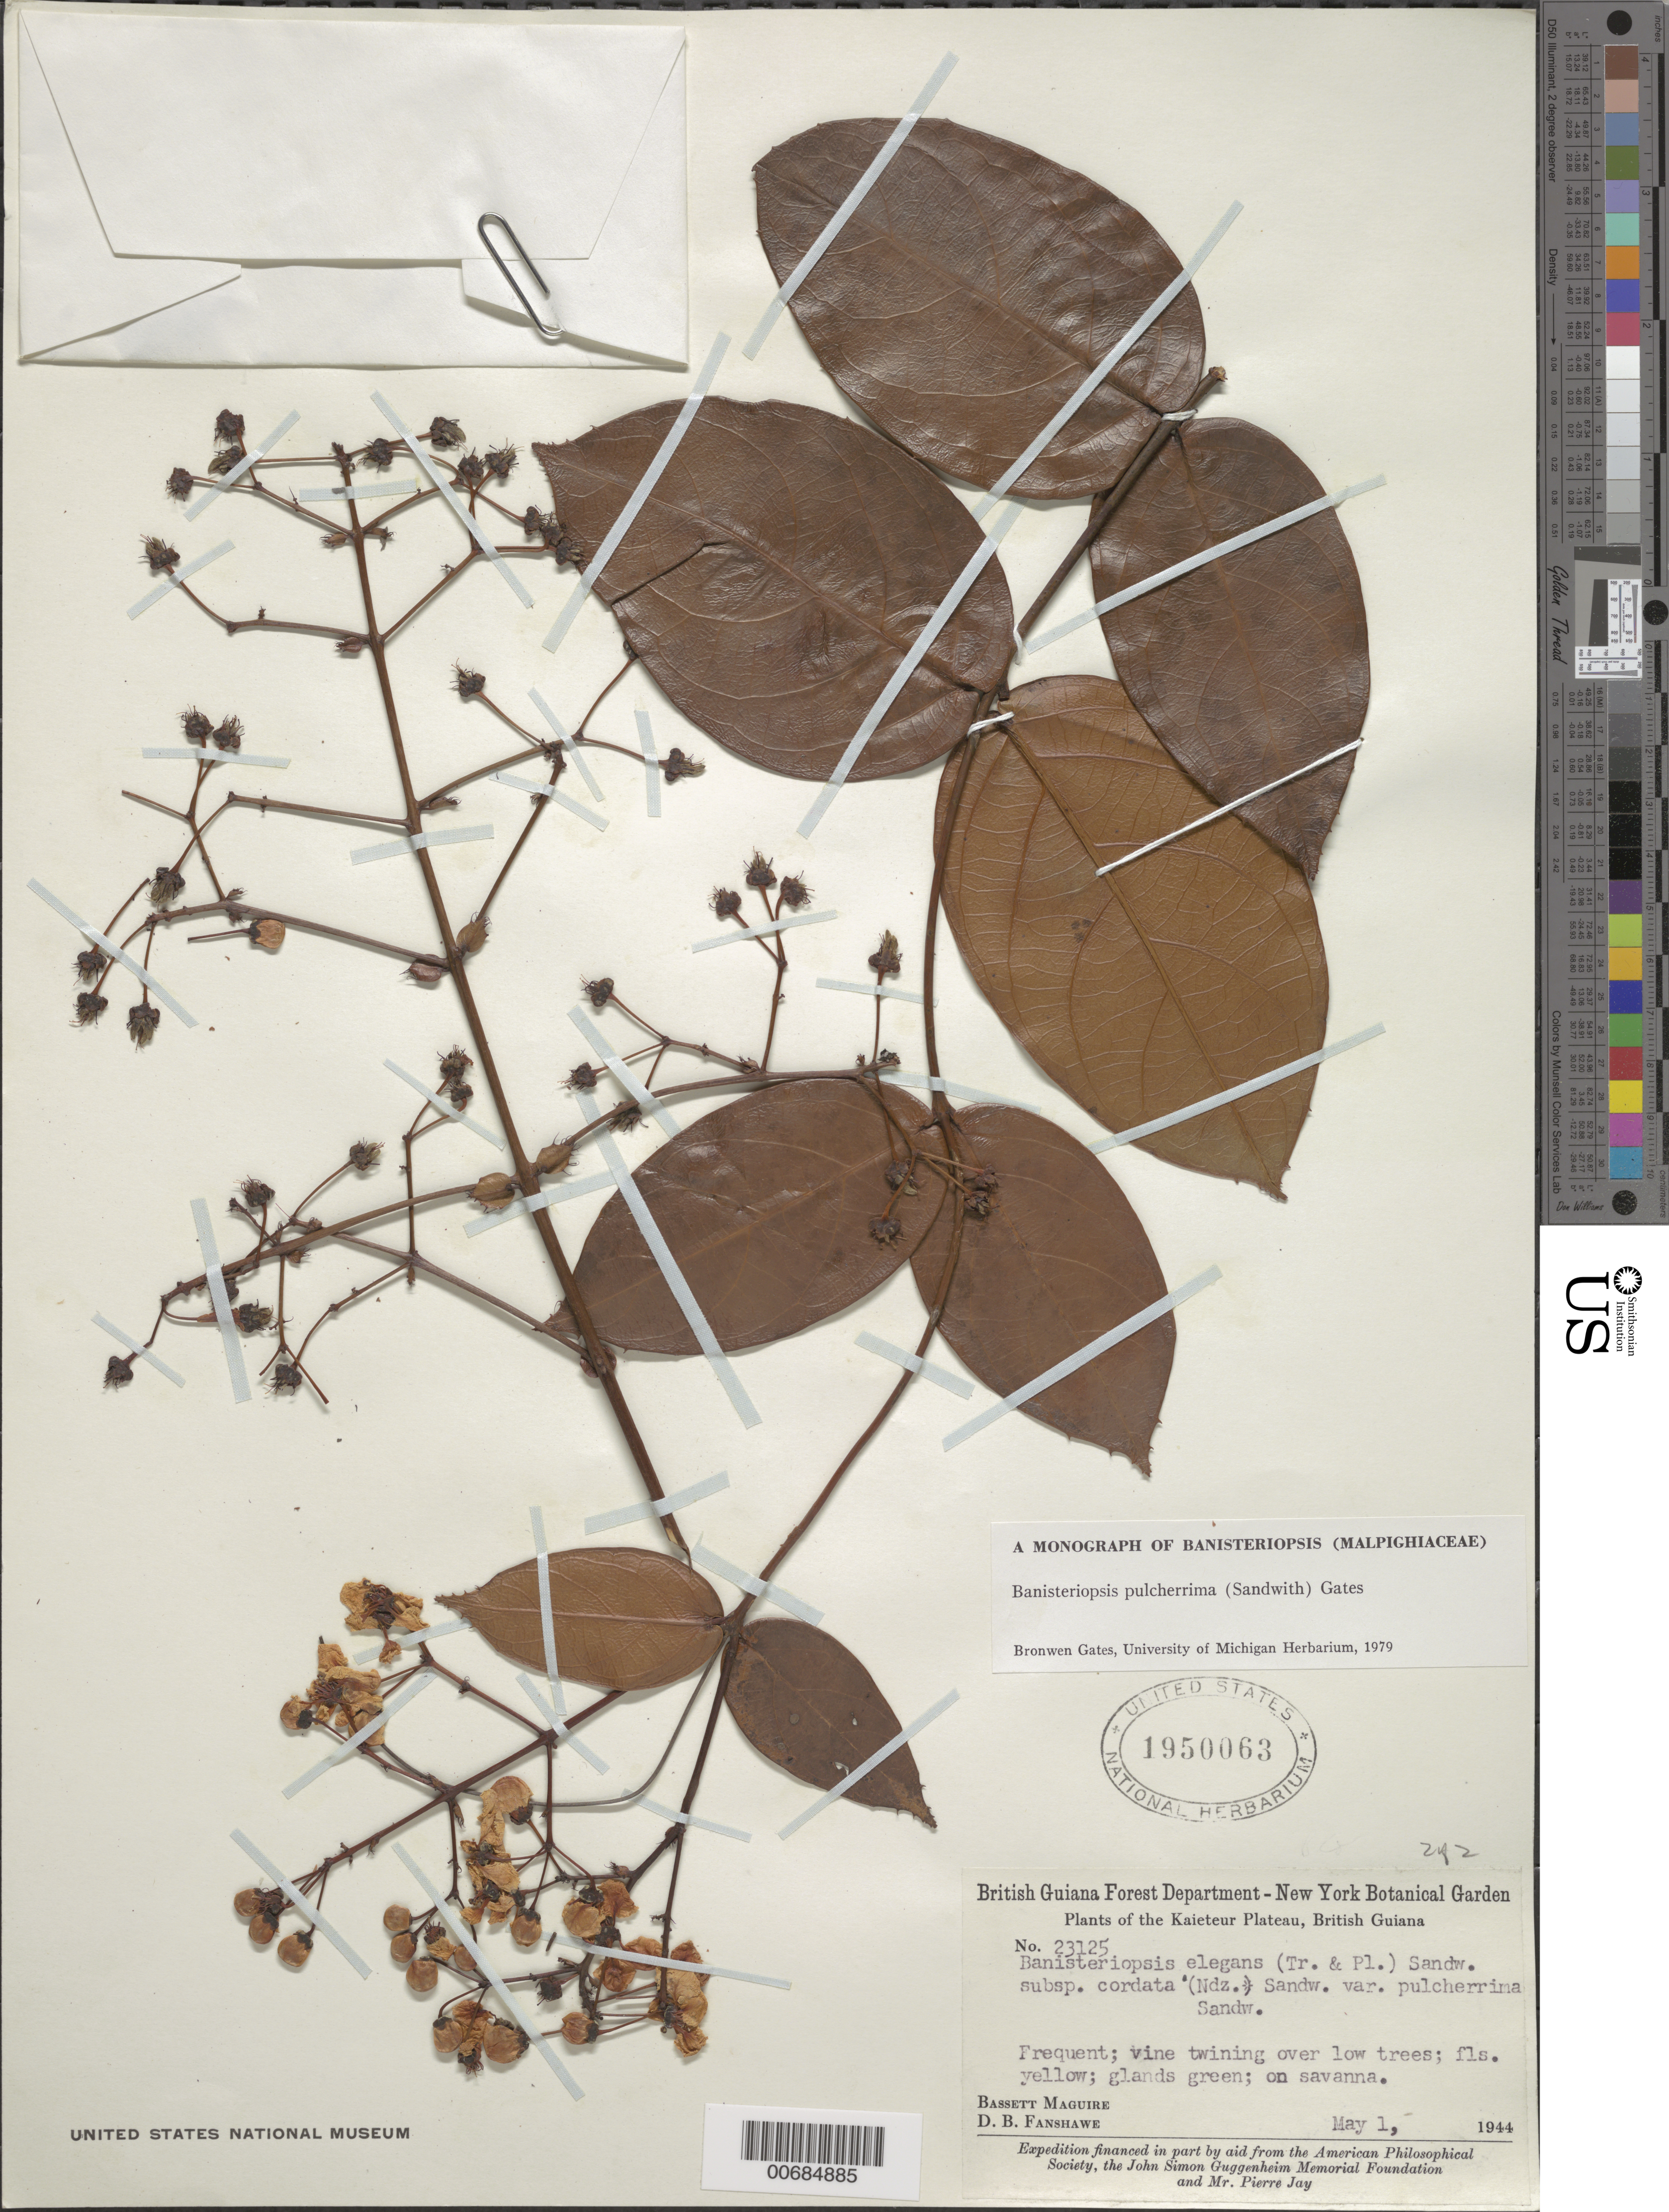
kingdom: Plantae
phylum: Tracheophyta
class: Magnoliopsida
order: Malpighiales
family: Malpighiaceae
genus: Banisteriopsis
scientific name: Banisteriopsis pulcherrima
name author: (Sandwith) B. Gates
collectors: B. Maguire & D. B. Fanshawe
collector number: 23125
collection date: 1944-05-01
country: Guyana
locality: Kaieteur Plateau, British Guiana.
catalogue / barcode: US 1950063